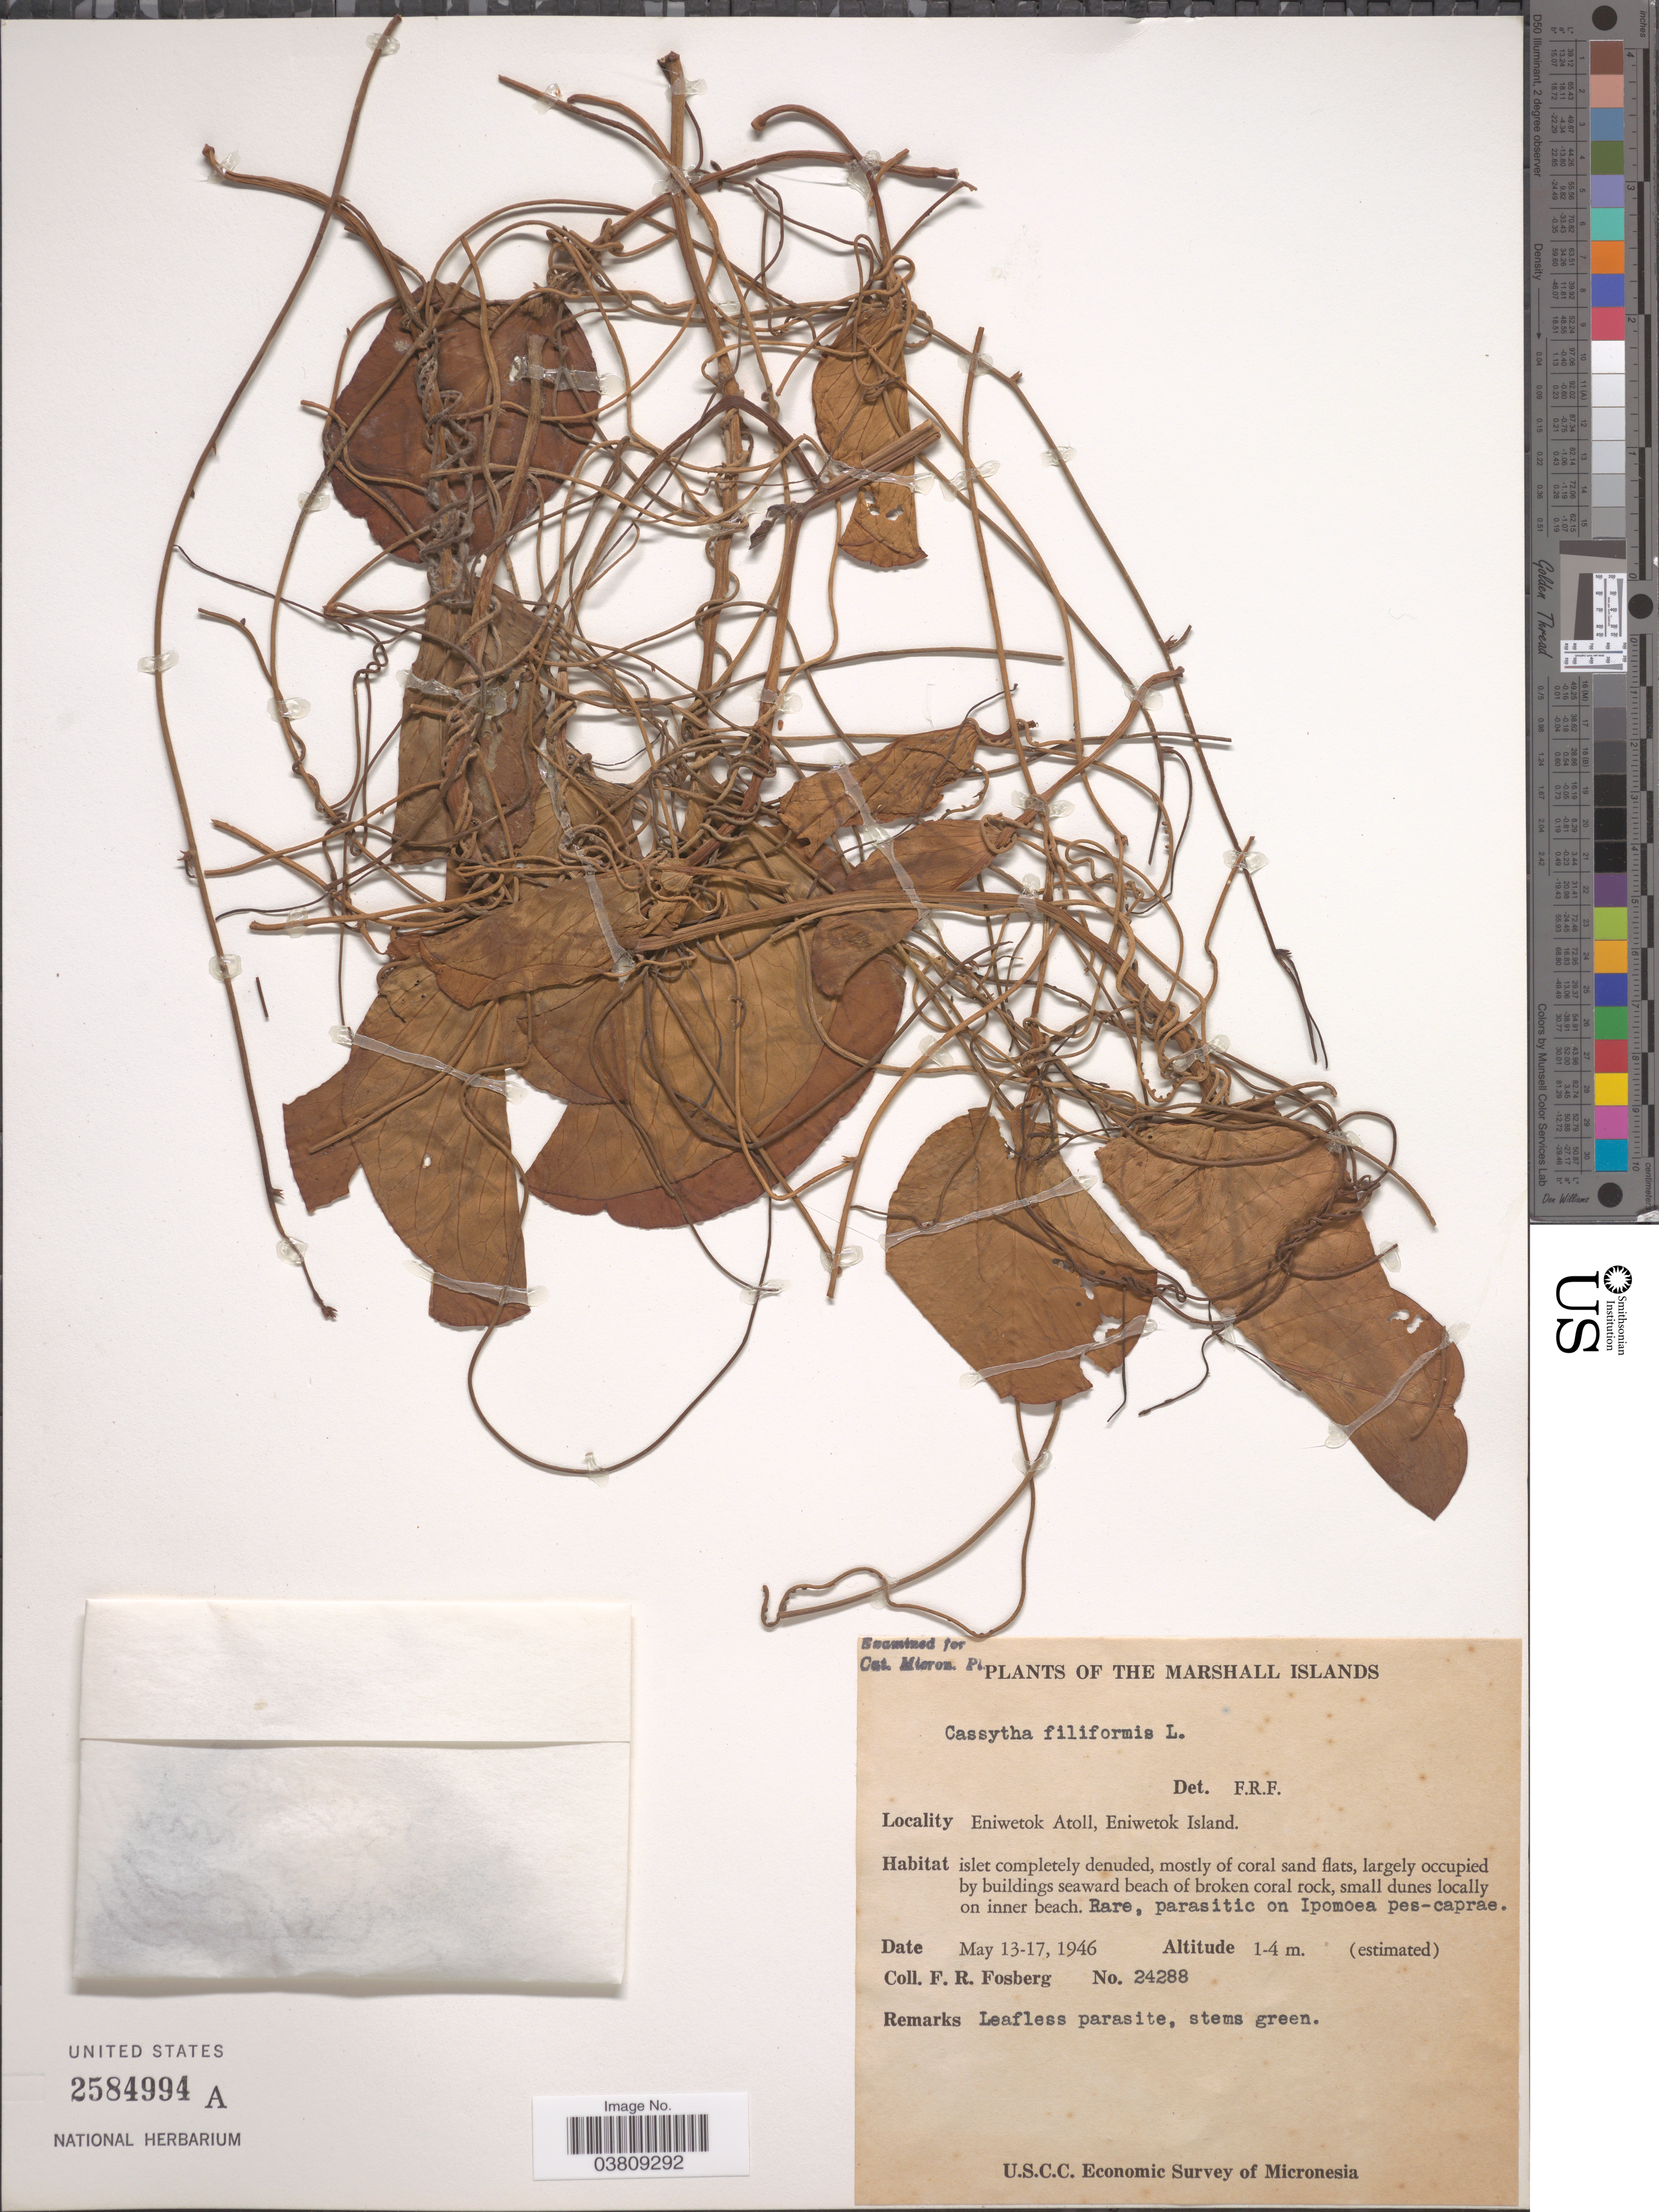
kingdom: Plantae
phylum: Tracheophyta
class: Magnoliopsida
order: Laurales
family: Lauraceae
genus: Cassytha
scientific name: Cassytha filiformis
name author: L.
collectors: F. R. Fosberg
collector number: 24288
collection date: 1946-05-13/1946-05-17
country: Marshall Islands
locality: Eniwetok Atoll, Eniwetok Island.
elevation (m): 1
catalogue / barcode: US 2584994A